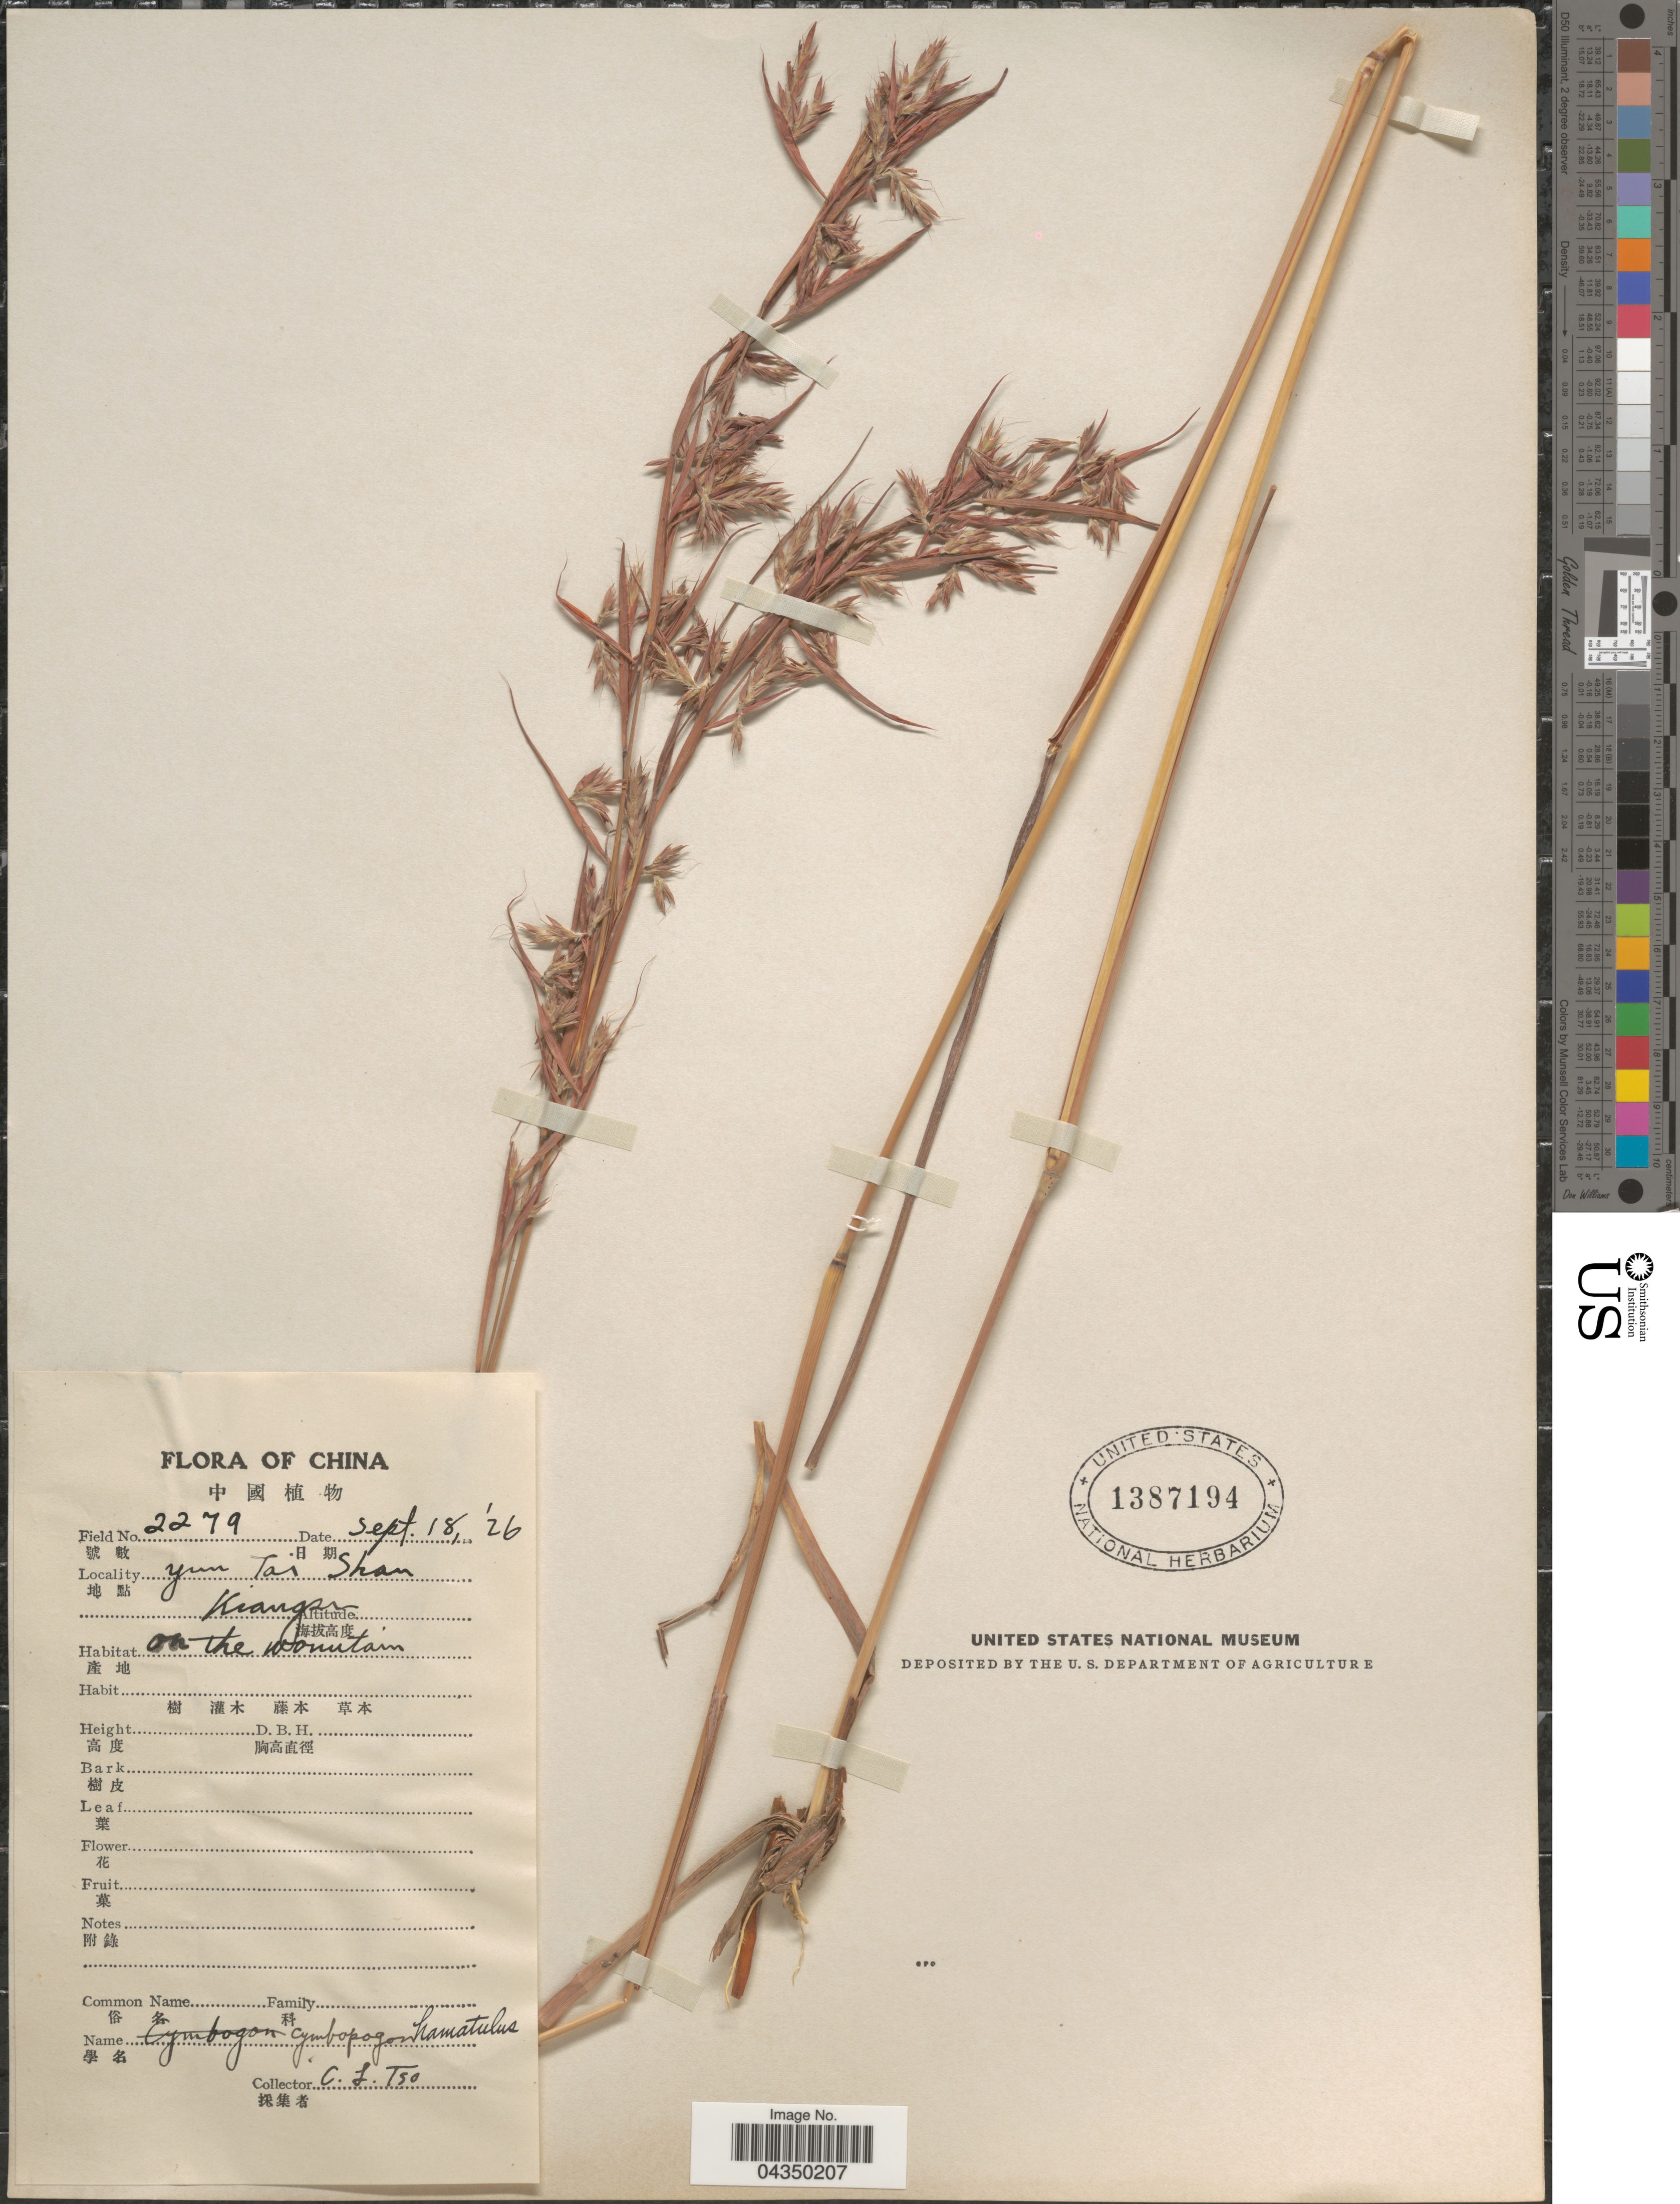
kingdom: Plantae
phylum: Tracheophyta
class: Liliopsida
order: Poales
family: Poaceae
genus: Cymbopogon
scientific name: Cymbopogon tortilis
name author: (J. Presl) A. Camus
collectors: C. Tso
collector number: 2279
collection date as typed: Transcribed d/m/y: 18/9/26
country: China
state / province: Jiangsu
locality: Yun Tai Shan. Kiangsu. On the mountain.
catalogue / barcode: US 1387194